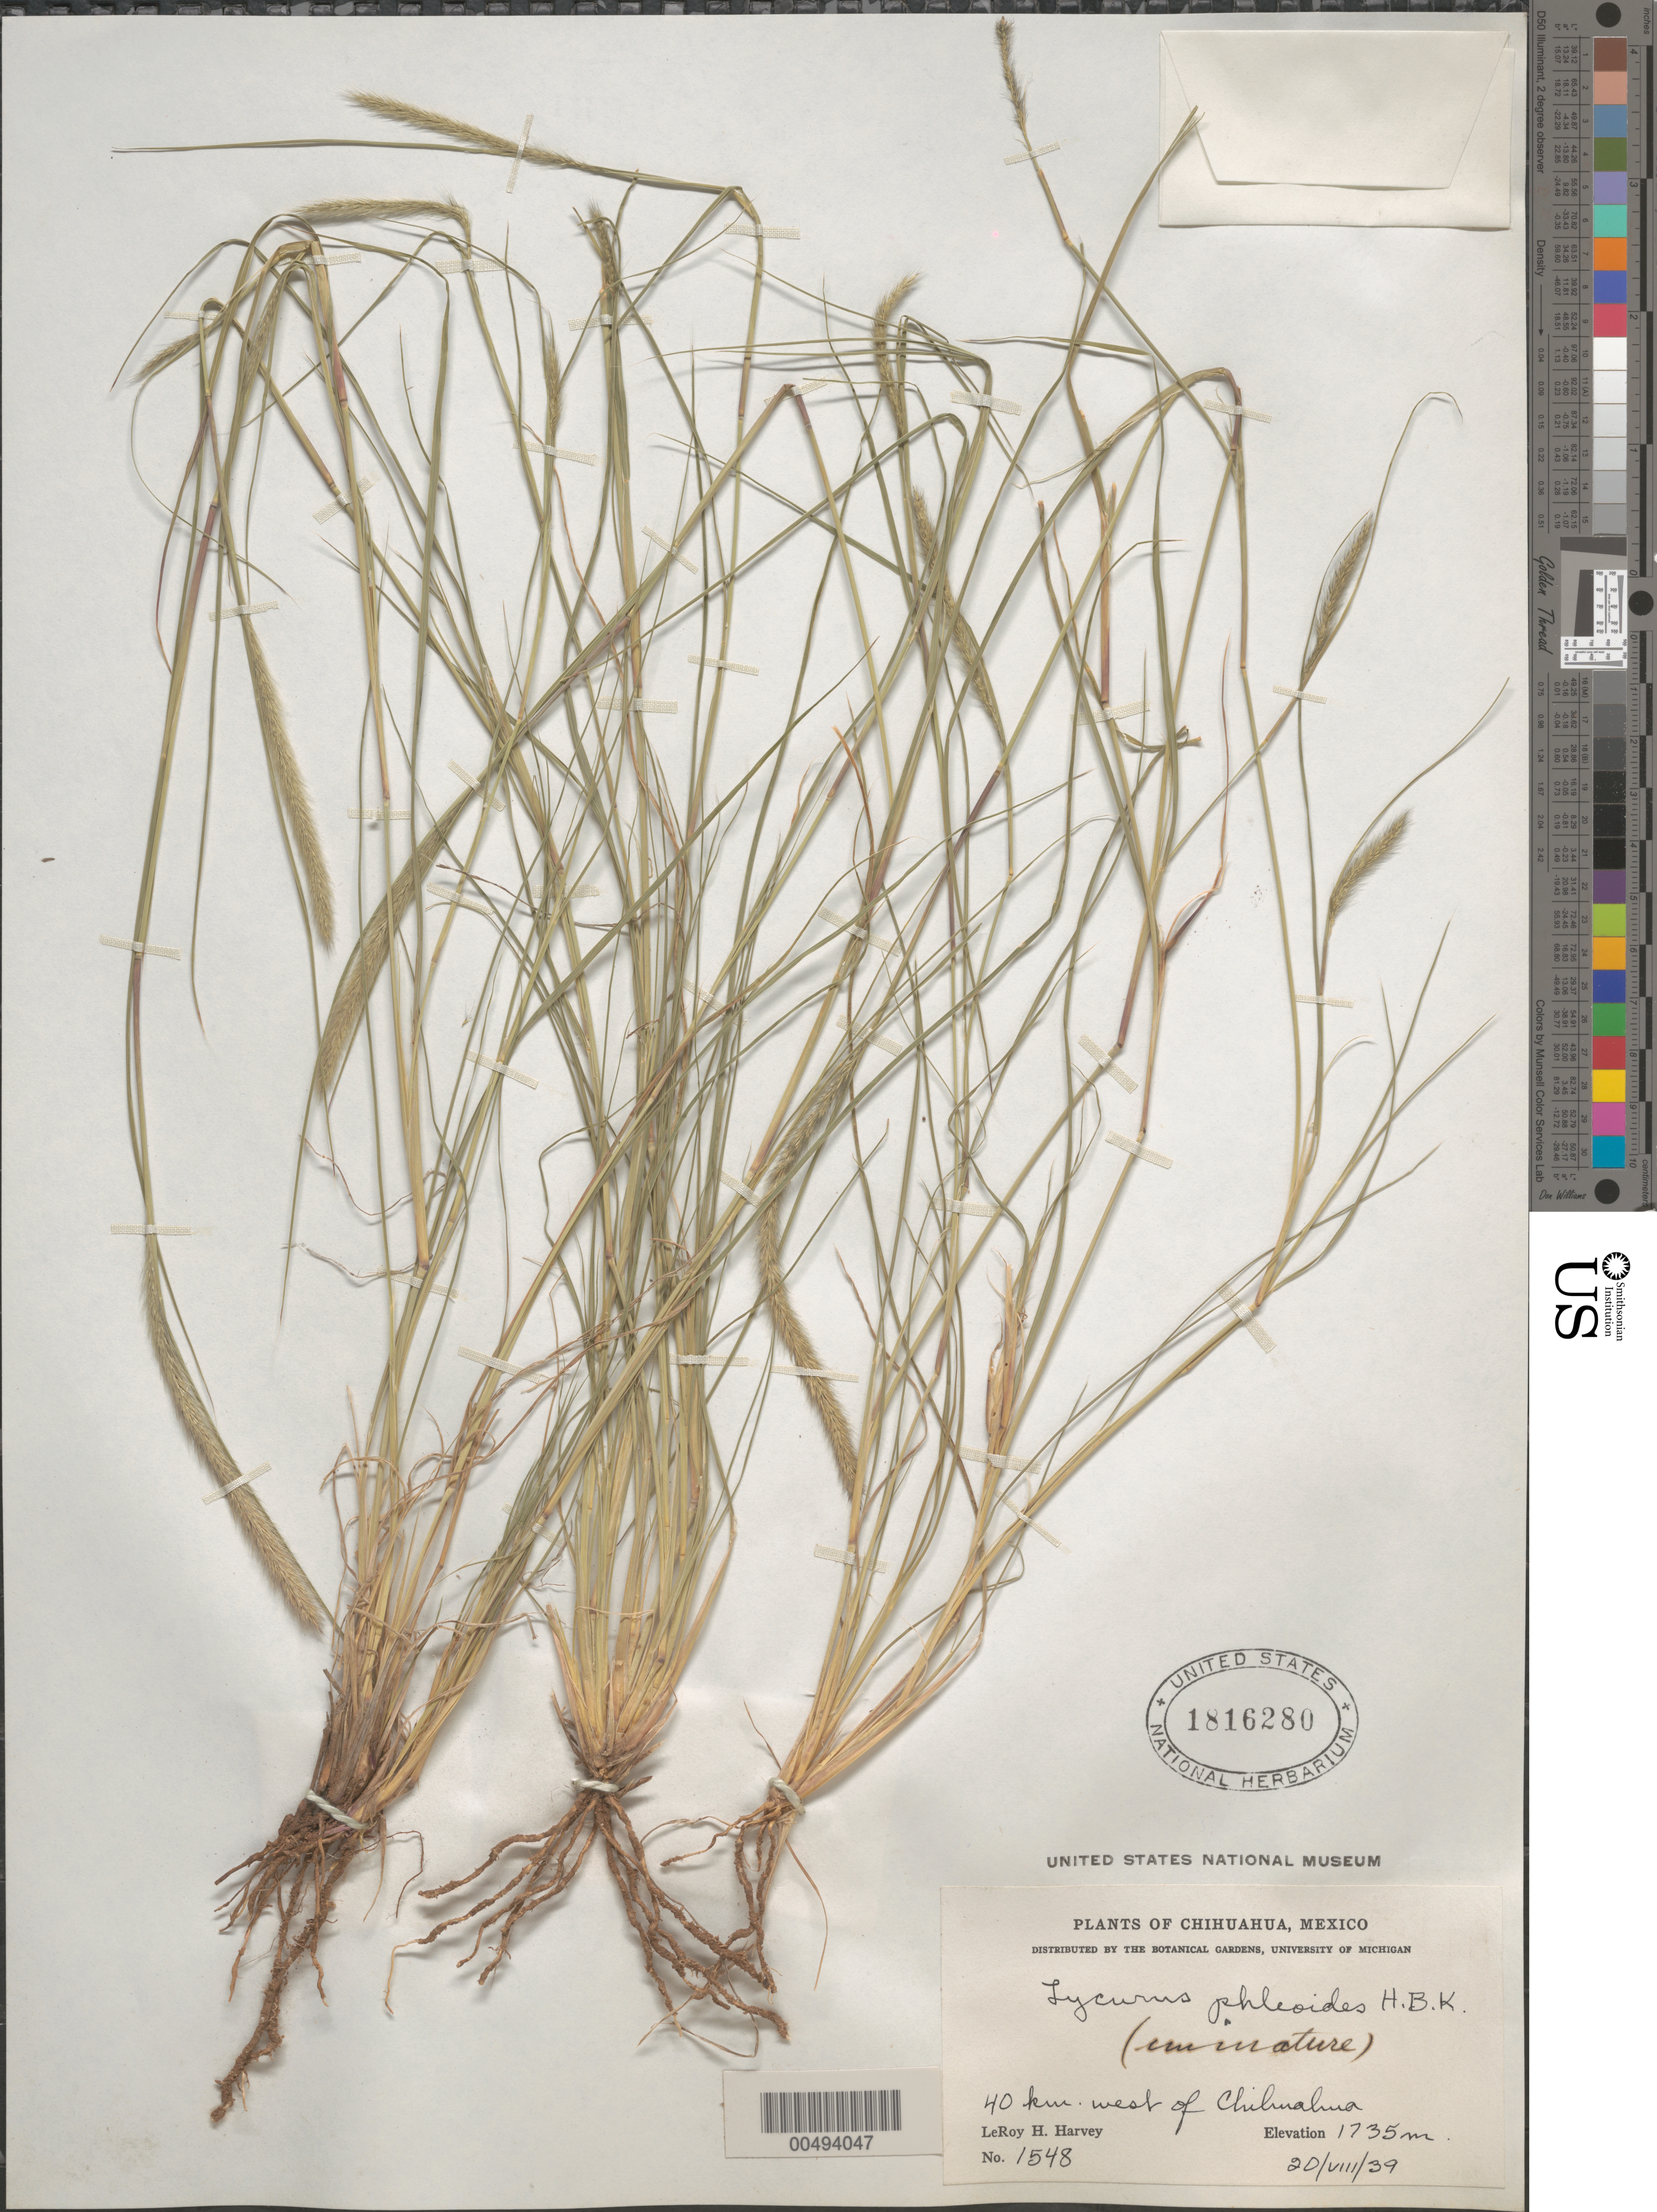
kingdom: Plantae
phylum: Tracheophyta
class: Liliopsida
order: Poales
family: Poaceae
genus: Lycurus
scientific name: Lycurus phleoides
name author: Kunth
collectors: L. H. Harvey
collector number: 1548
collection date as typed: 20 Aug 1939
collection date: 1939-08-20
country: Mexico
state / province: Chihuahua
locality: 40 km W of Chihuahua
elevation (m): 1735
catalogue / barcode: US 1816280